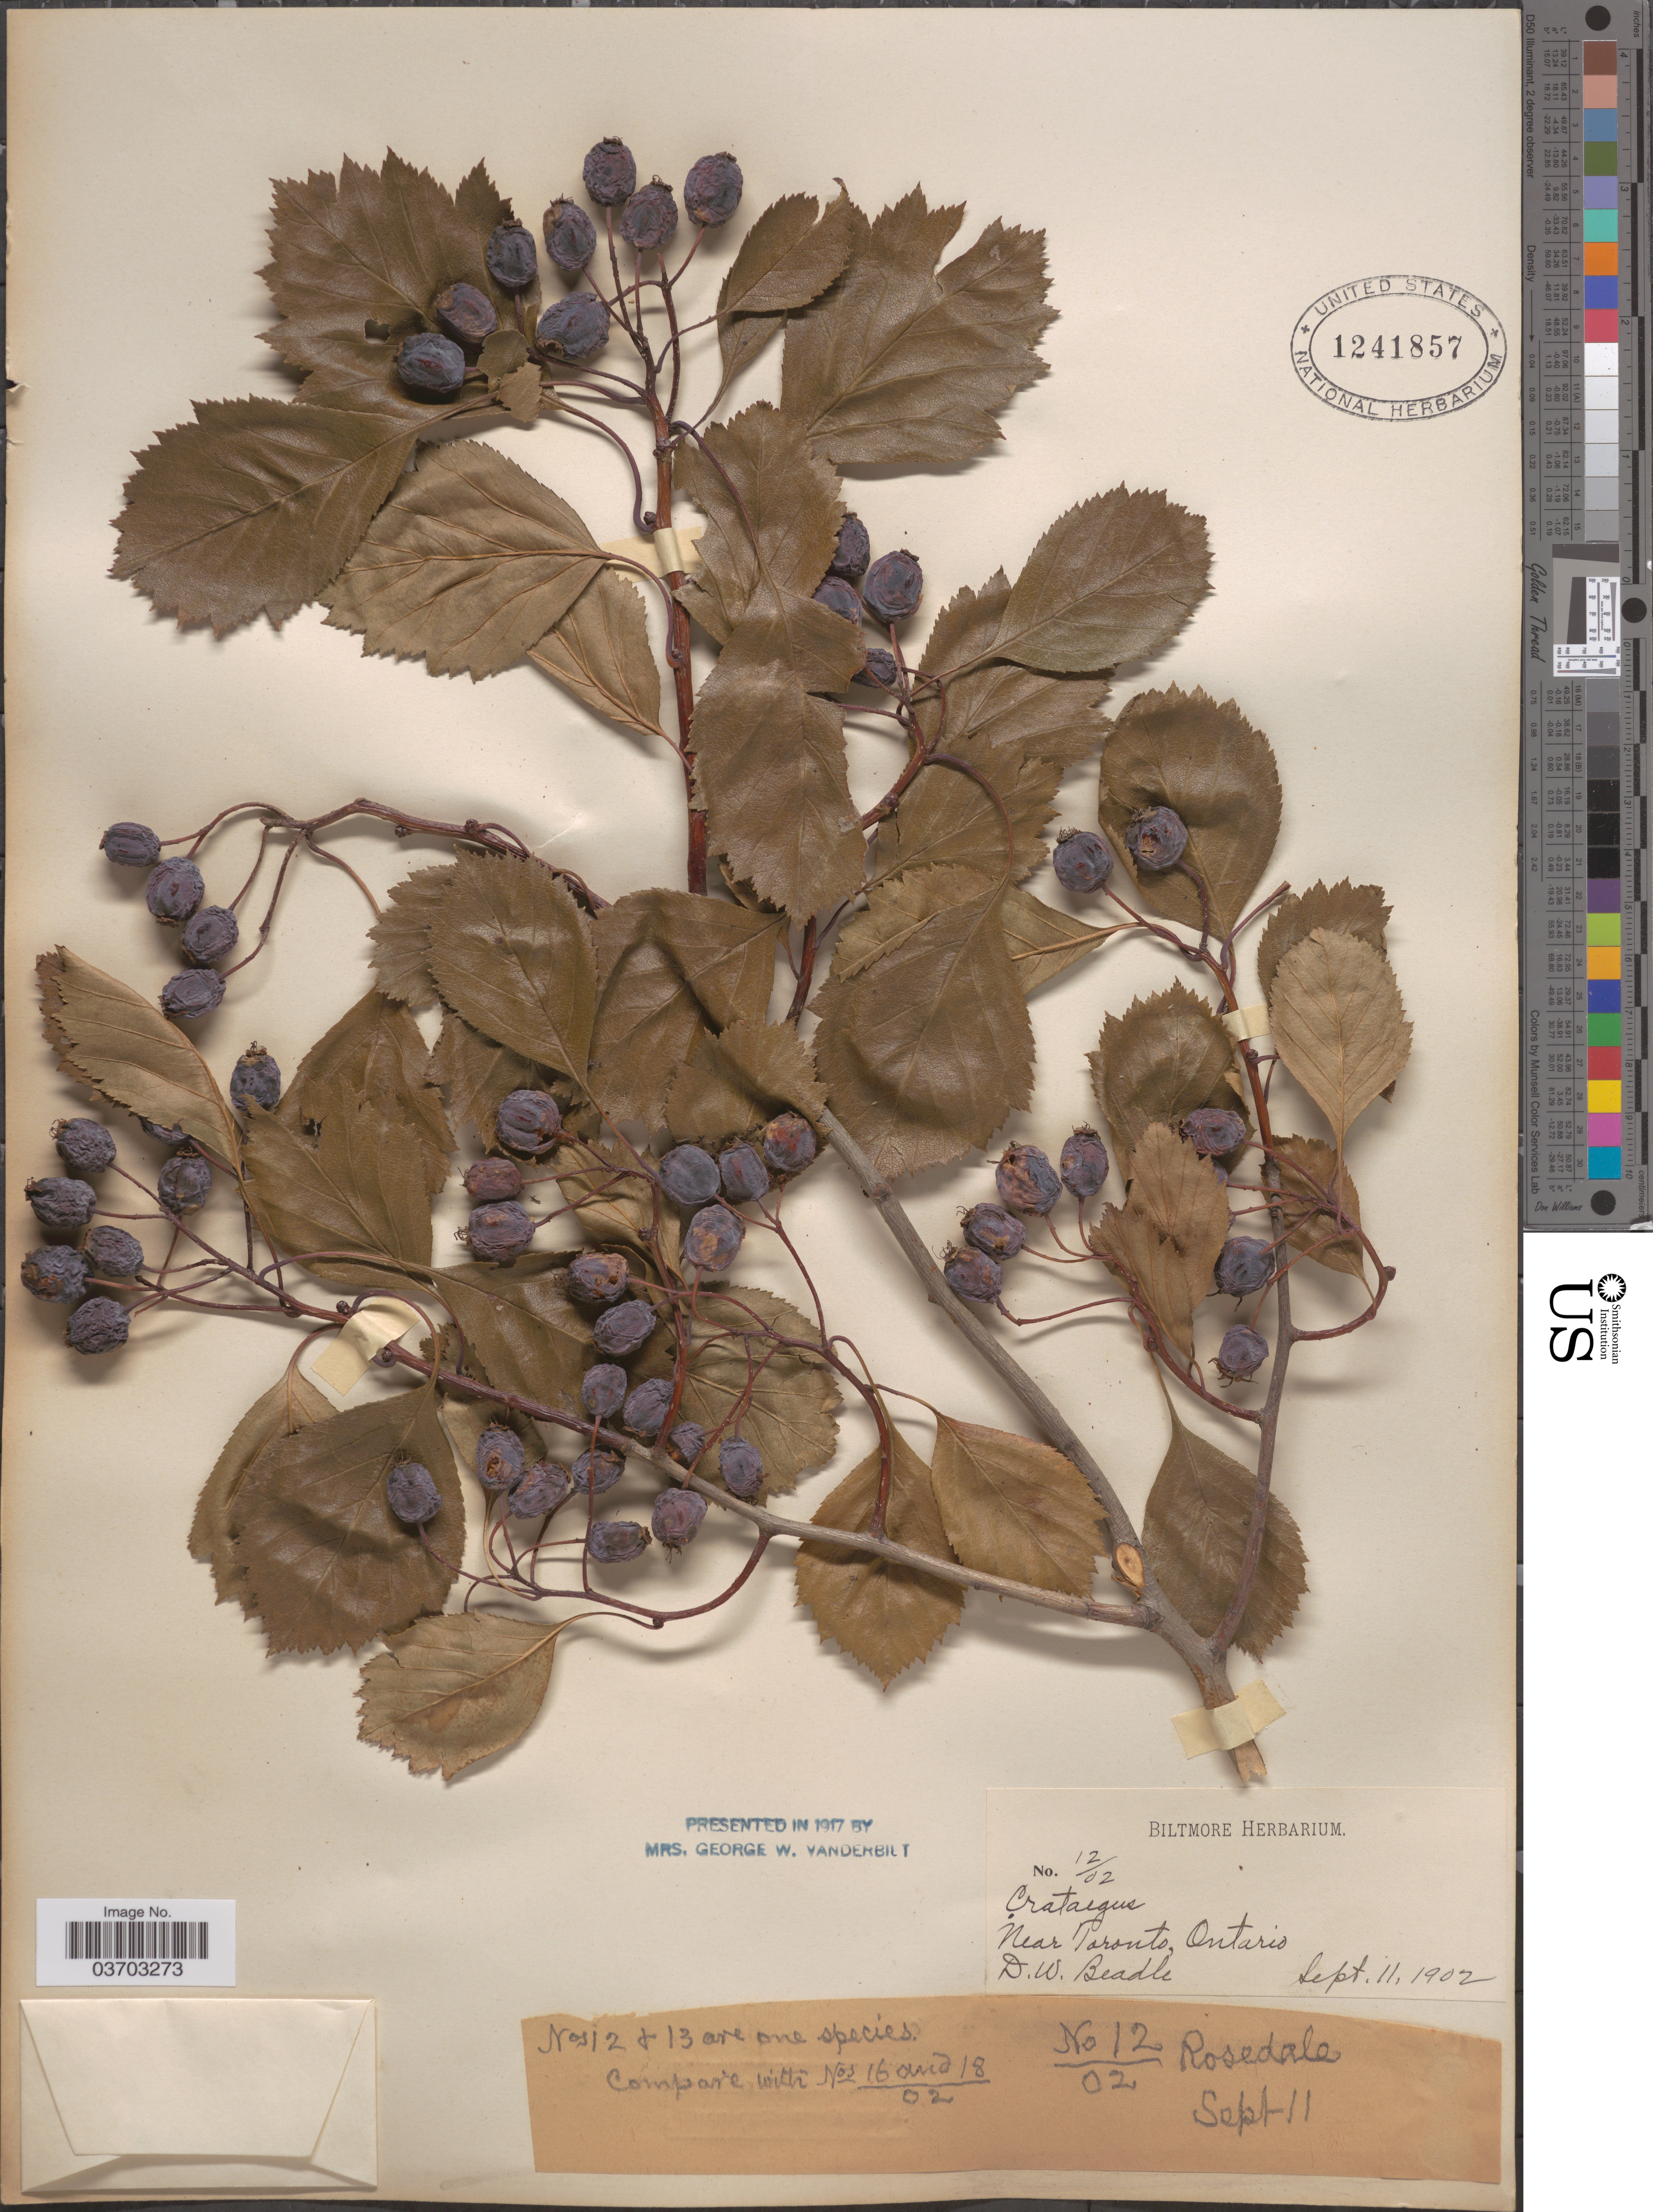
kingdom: Plantae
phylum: Tracheophyta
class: Magnoliopsida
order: Rosales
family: Rosaceae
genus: Crataegus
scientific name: Crataegus sp.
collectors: D. Beadle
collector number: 12/02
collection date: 1902-09-11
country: Canada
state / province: Ontario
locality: Near Toronto.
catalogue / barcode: US 1241857